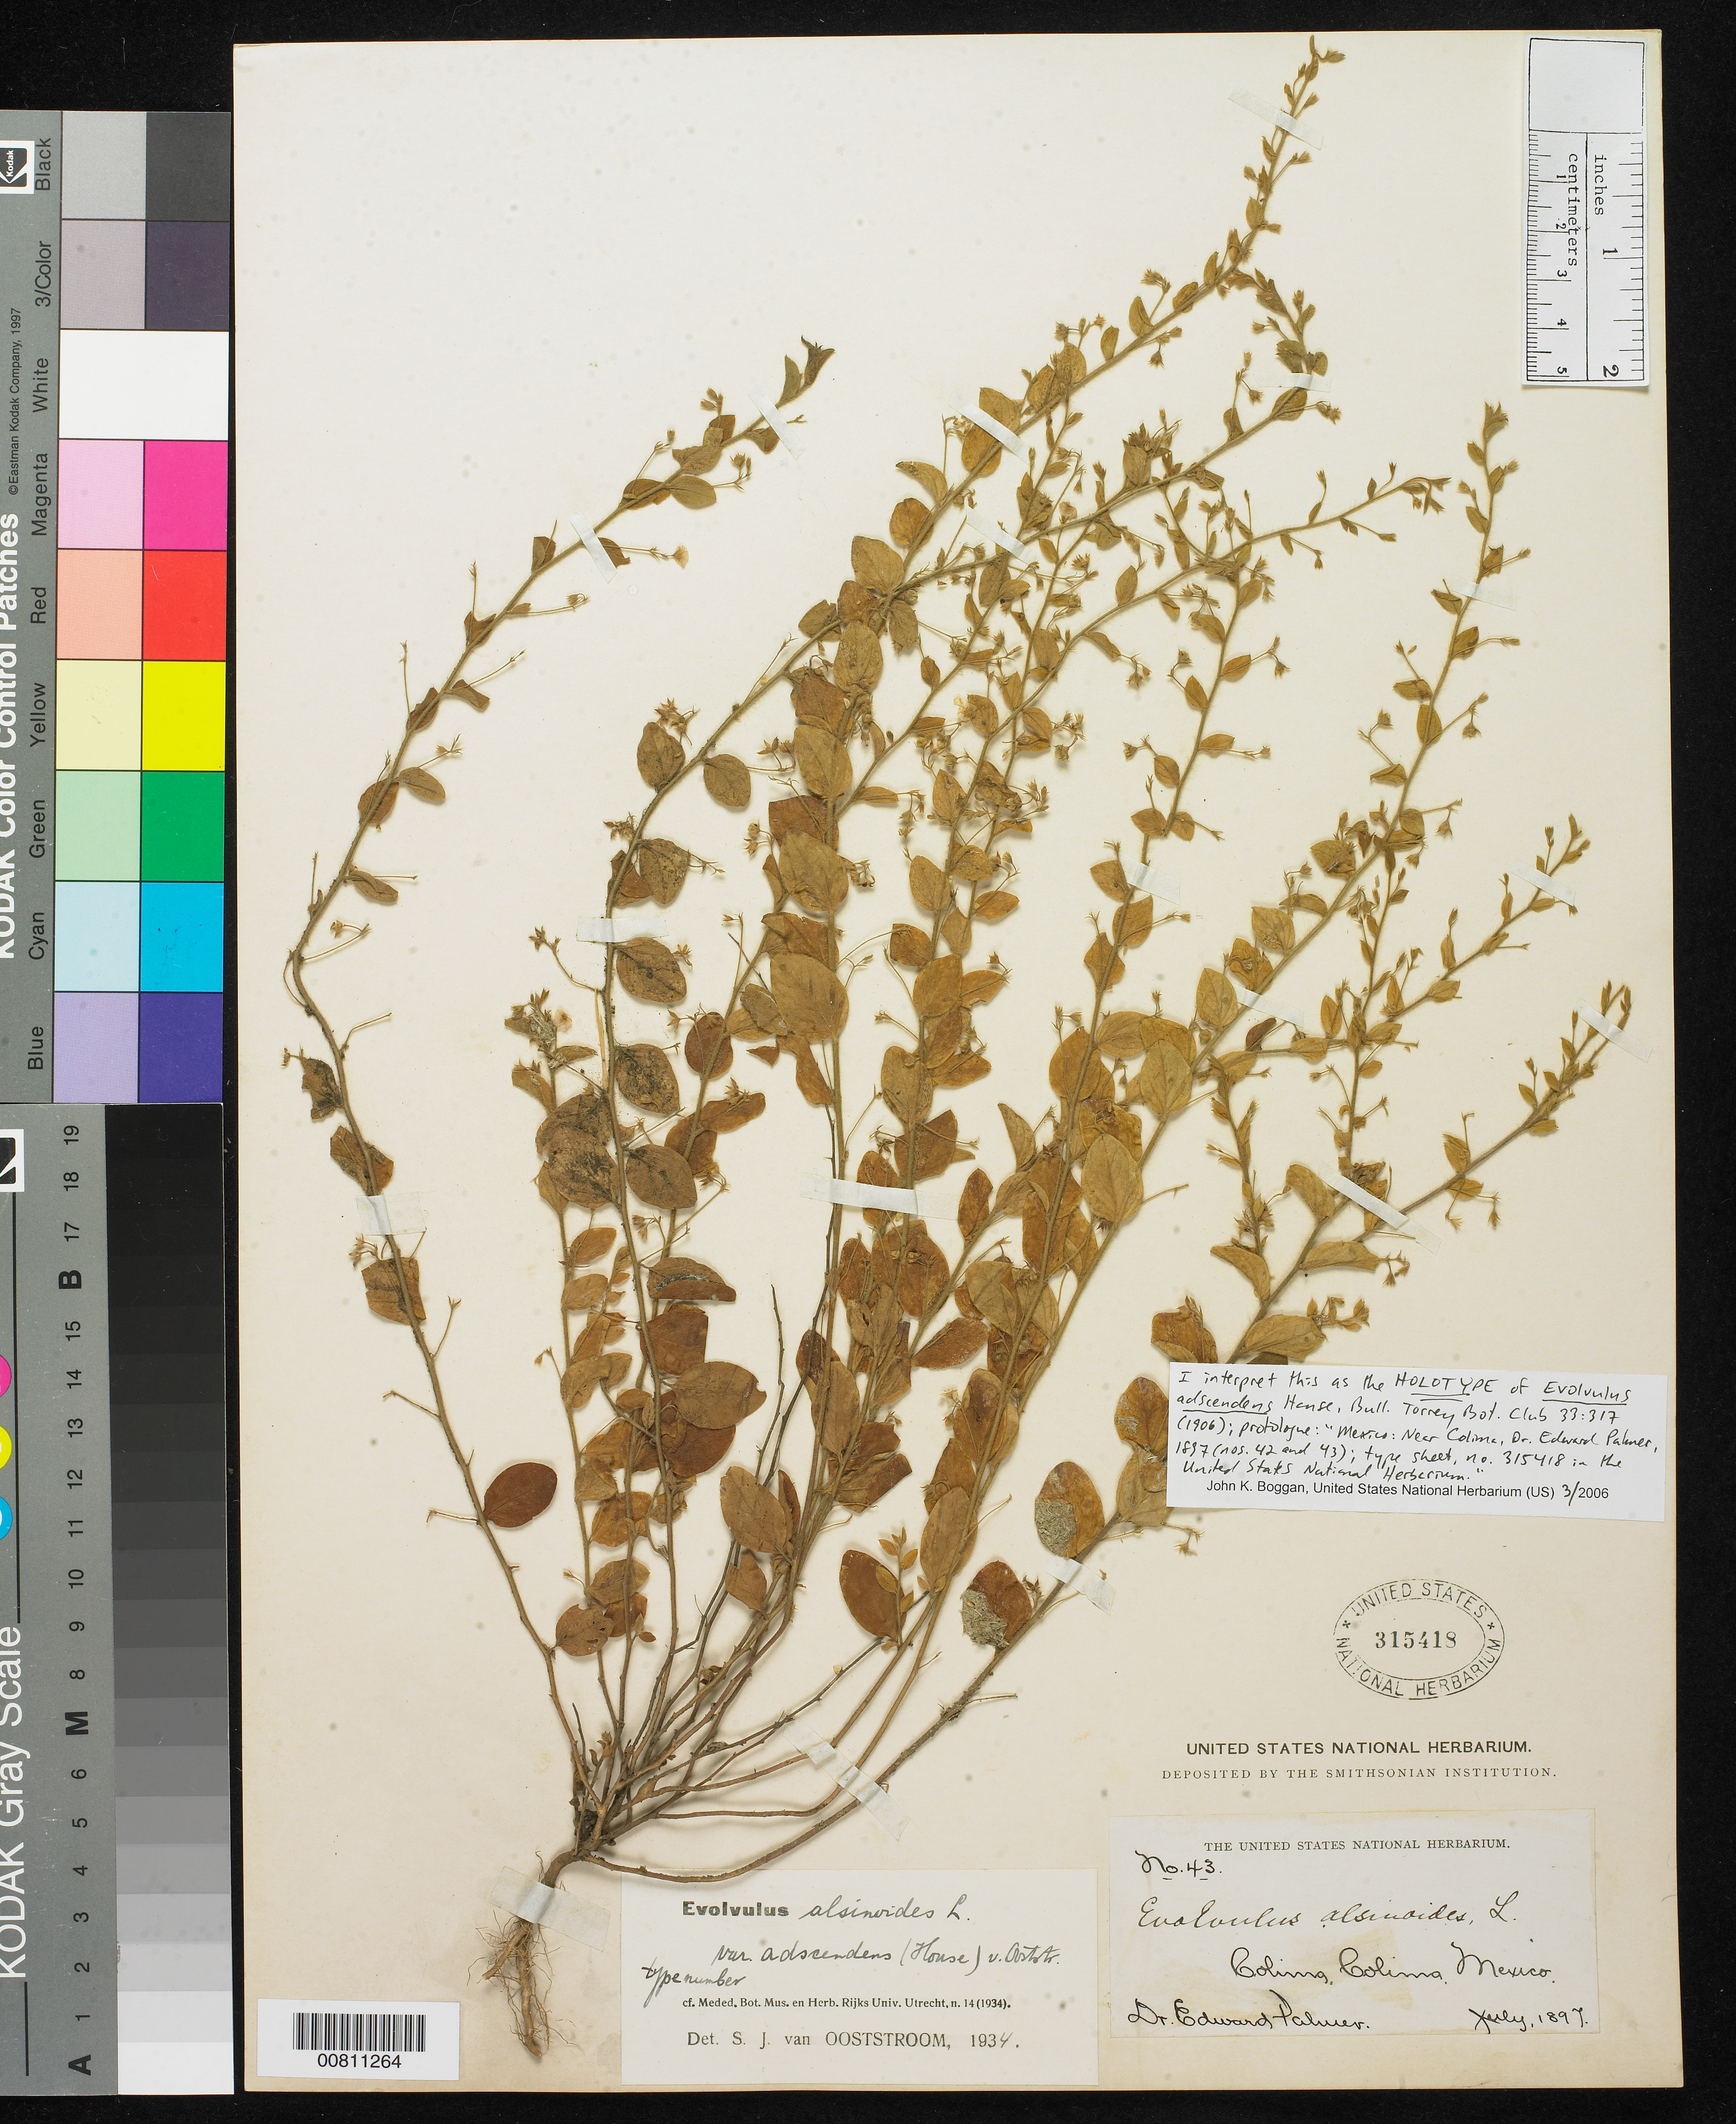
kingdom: Plantae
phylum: Tracheophyta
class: Magnoliopsida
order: Solanales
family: Convolvulaceae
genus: Evolvulus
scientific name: Evolvulus adscendens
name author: House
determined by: Ooststroom, S. J. van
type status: Holotype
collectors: E. Palmer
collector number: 43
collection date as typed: Jul 1897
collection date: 1897-07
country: Mexico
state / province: Colima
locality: Colima, Colima, Mexico.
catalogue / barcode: US 315418